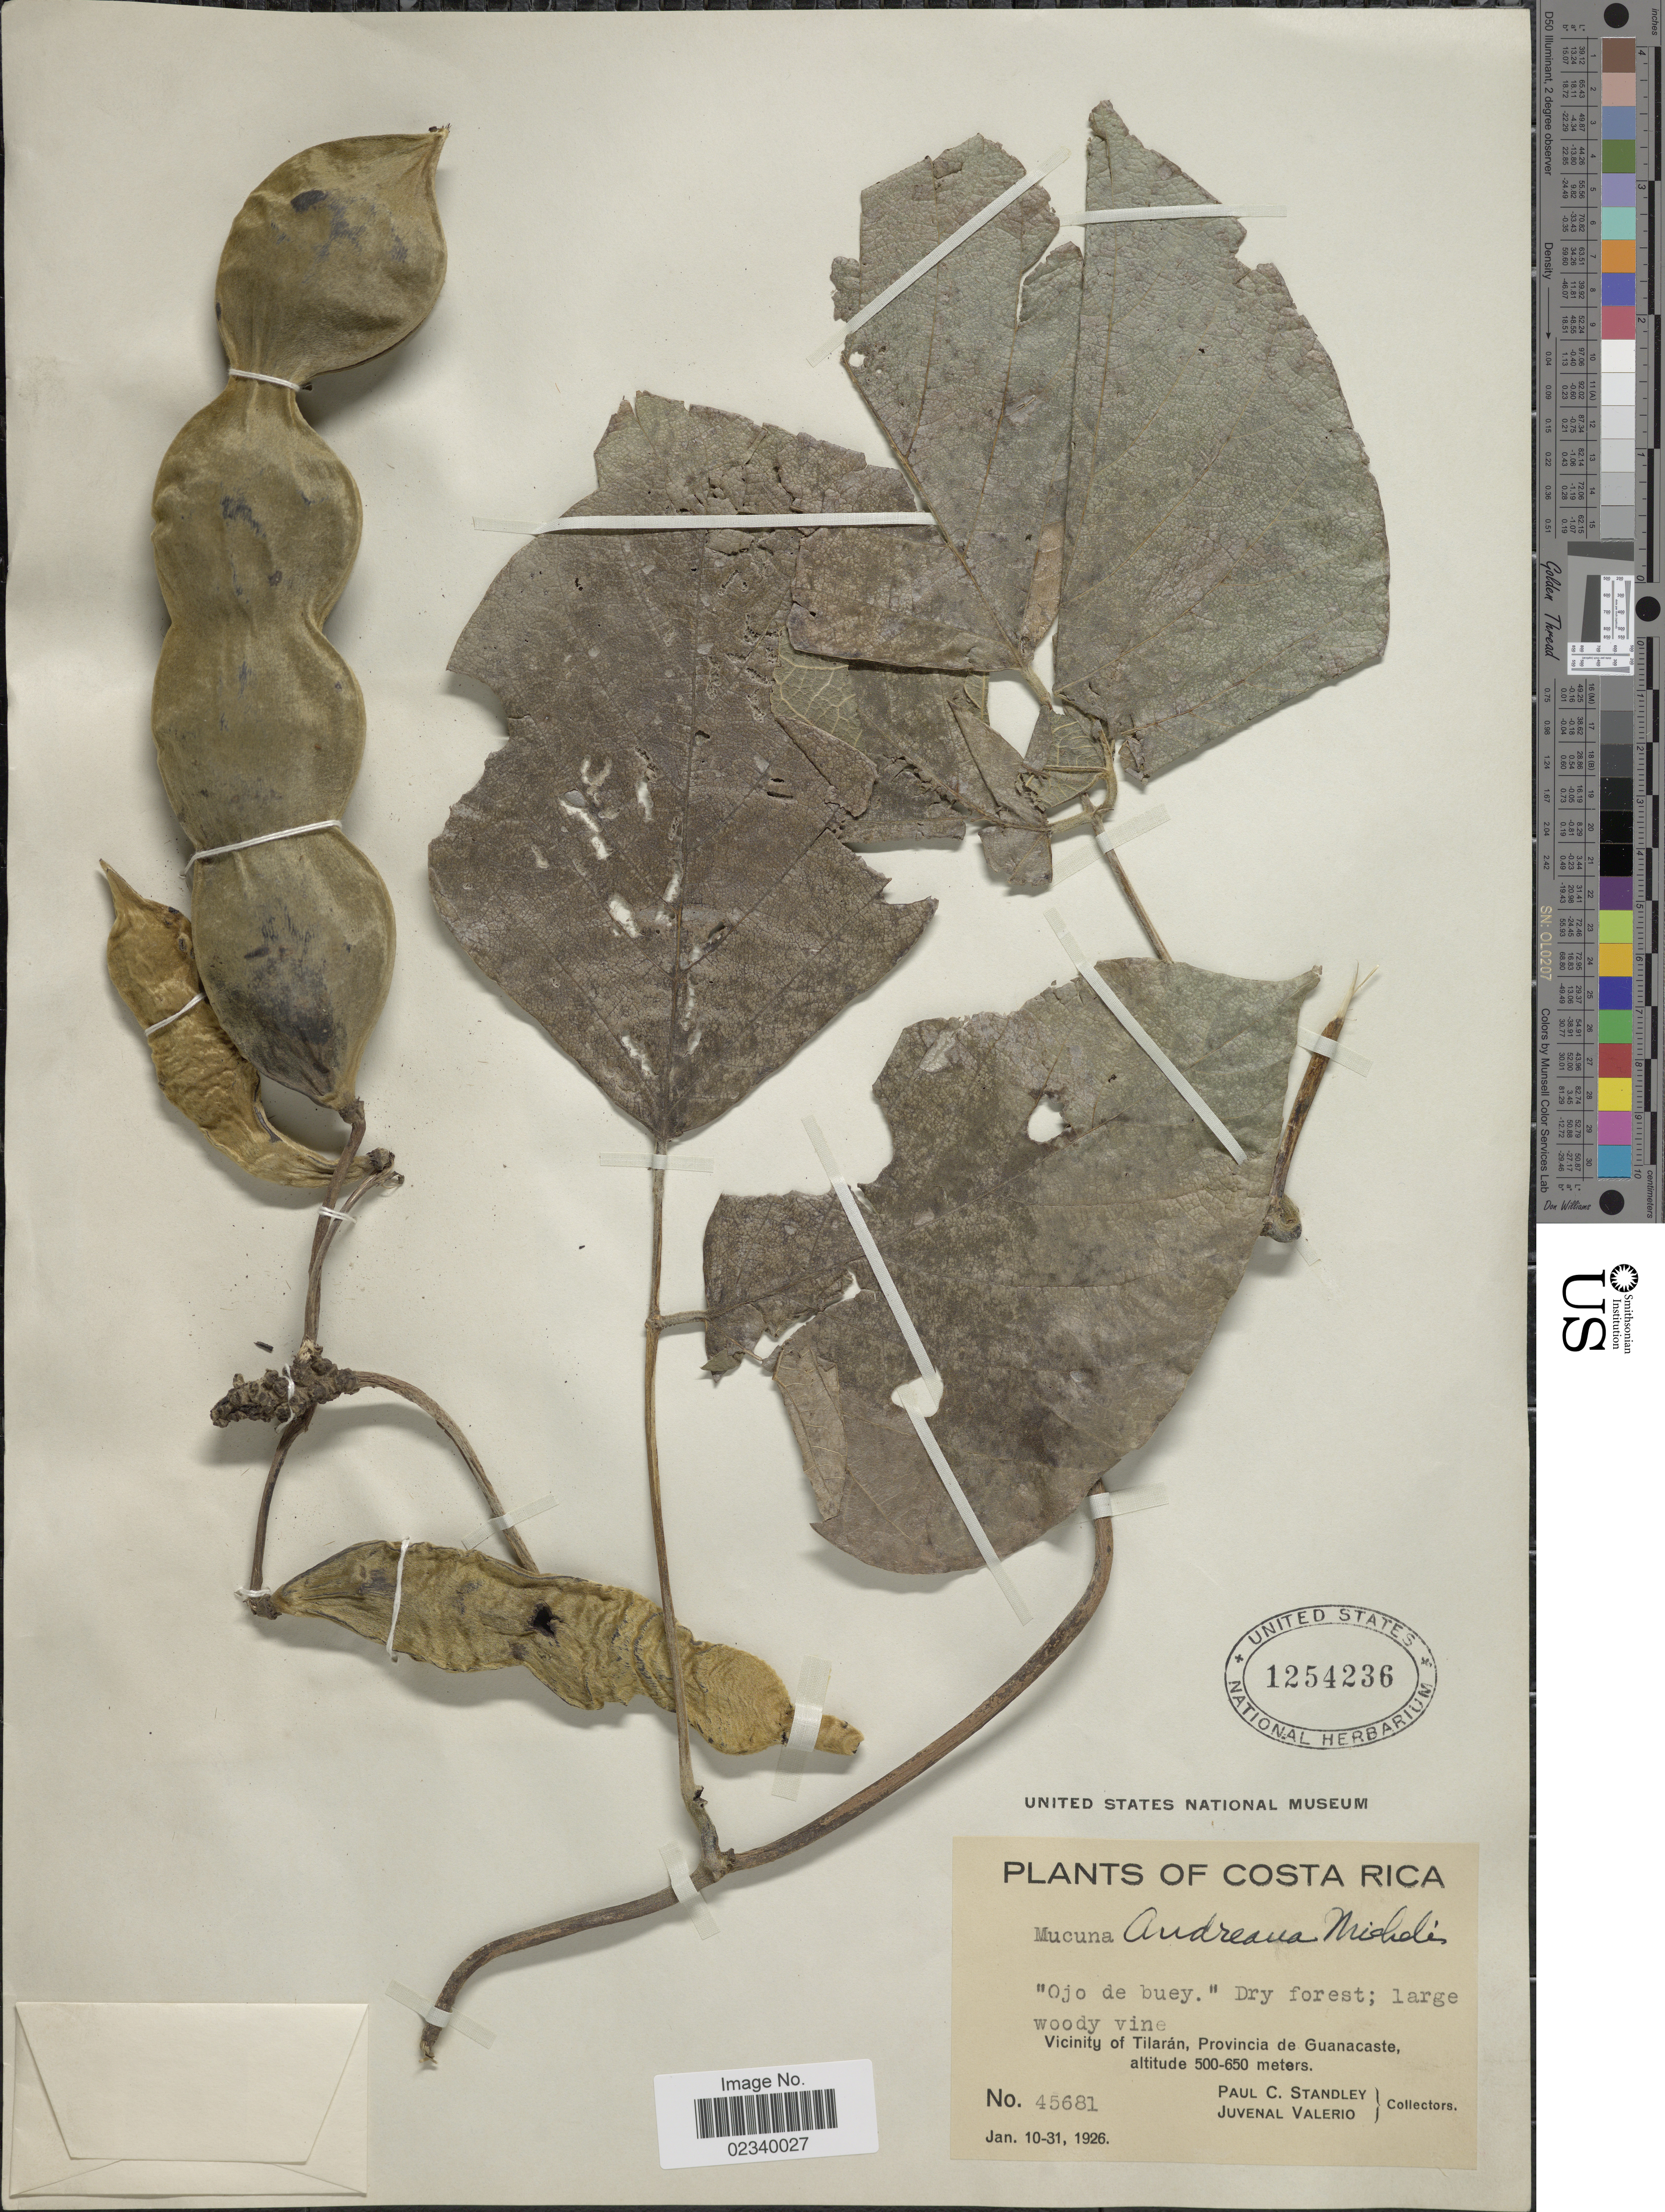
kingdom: Plantae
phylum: Tracheophyta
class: Magnoliopsida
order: Fabales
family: Fabaceae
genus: Mucuna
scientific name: Mucuna argyrophylla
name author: Standl.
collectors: P. C. Standley & J. Valerio R.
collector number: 45681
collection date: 1926-01-10/1926-01-31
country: Costa Rica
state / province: Guanacaste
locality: Dry forest, Vicinity of Tilarán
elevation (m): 500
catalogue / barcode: US 1254236